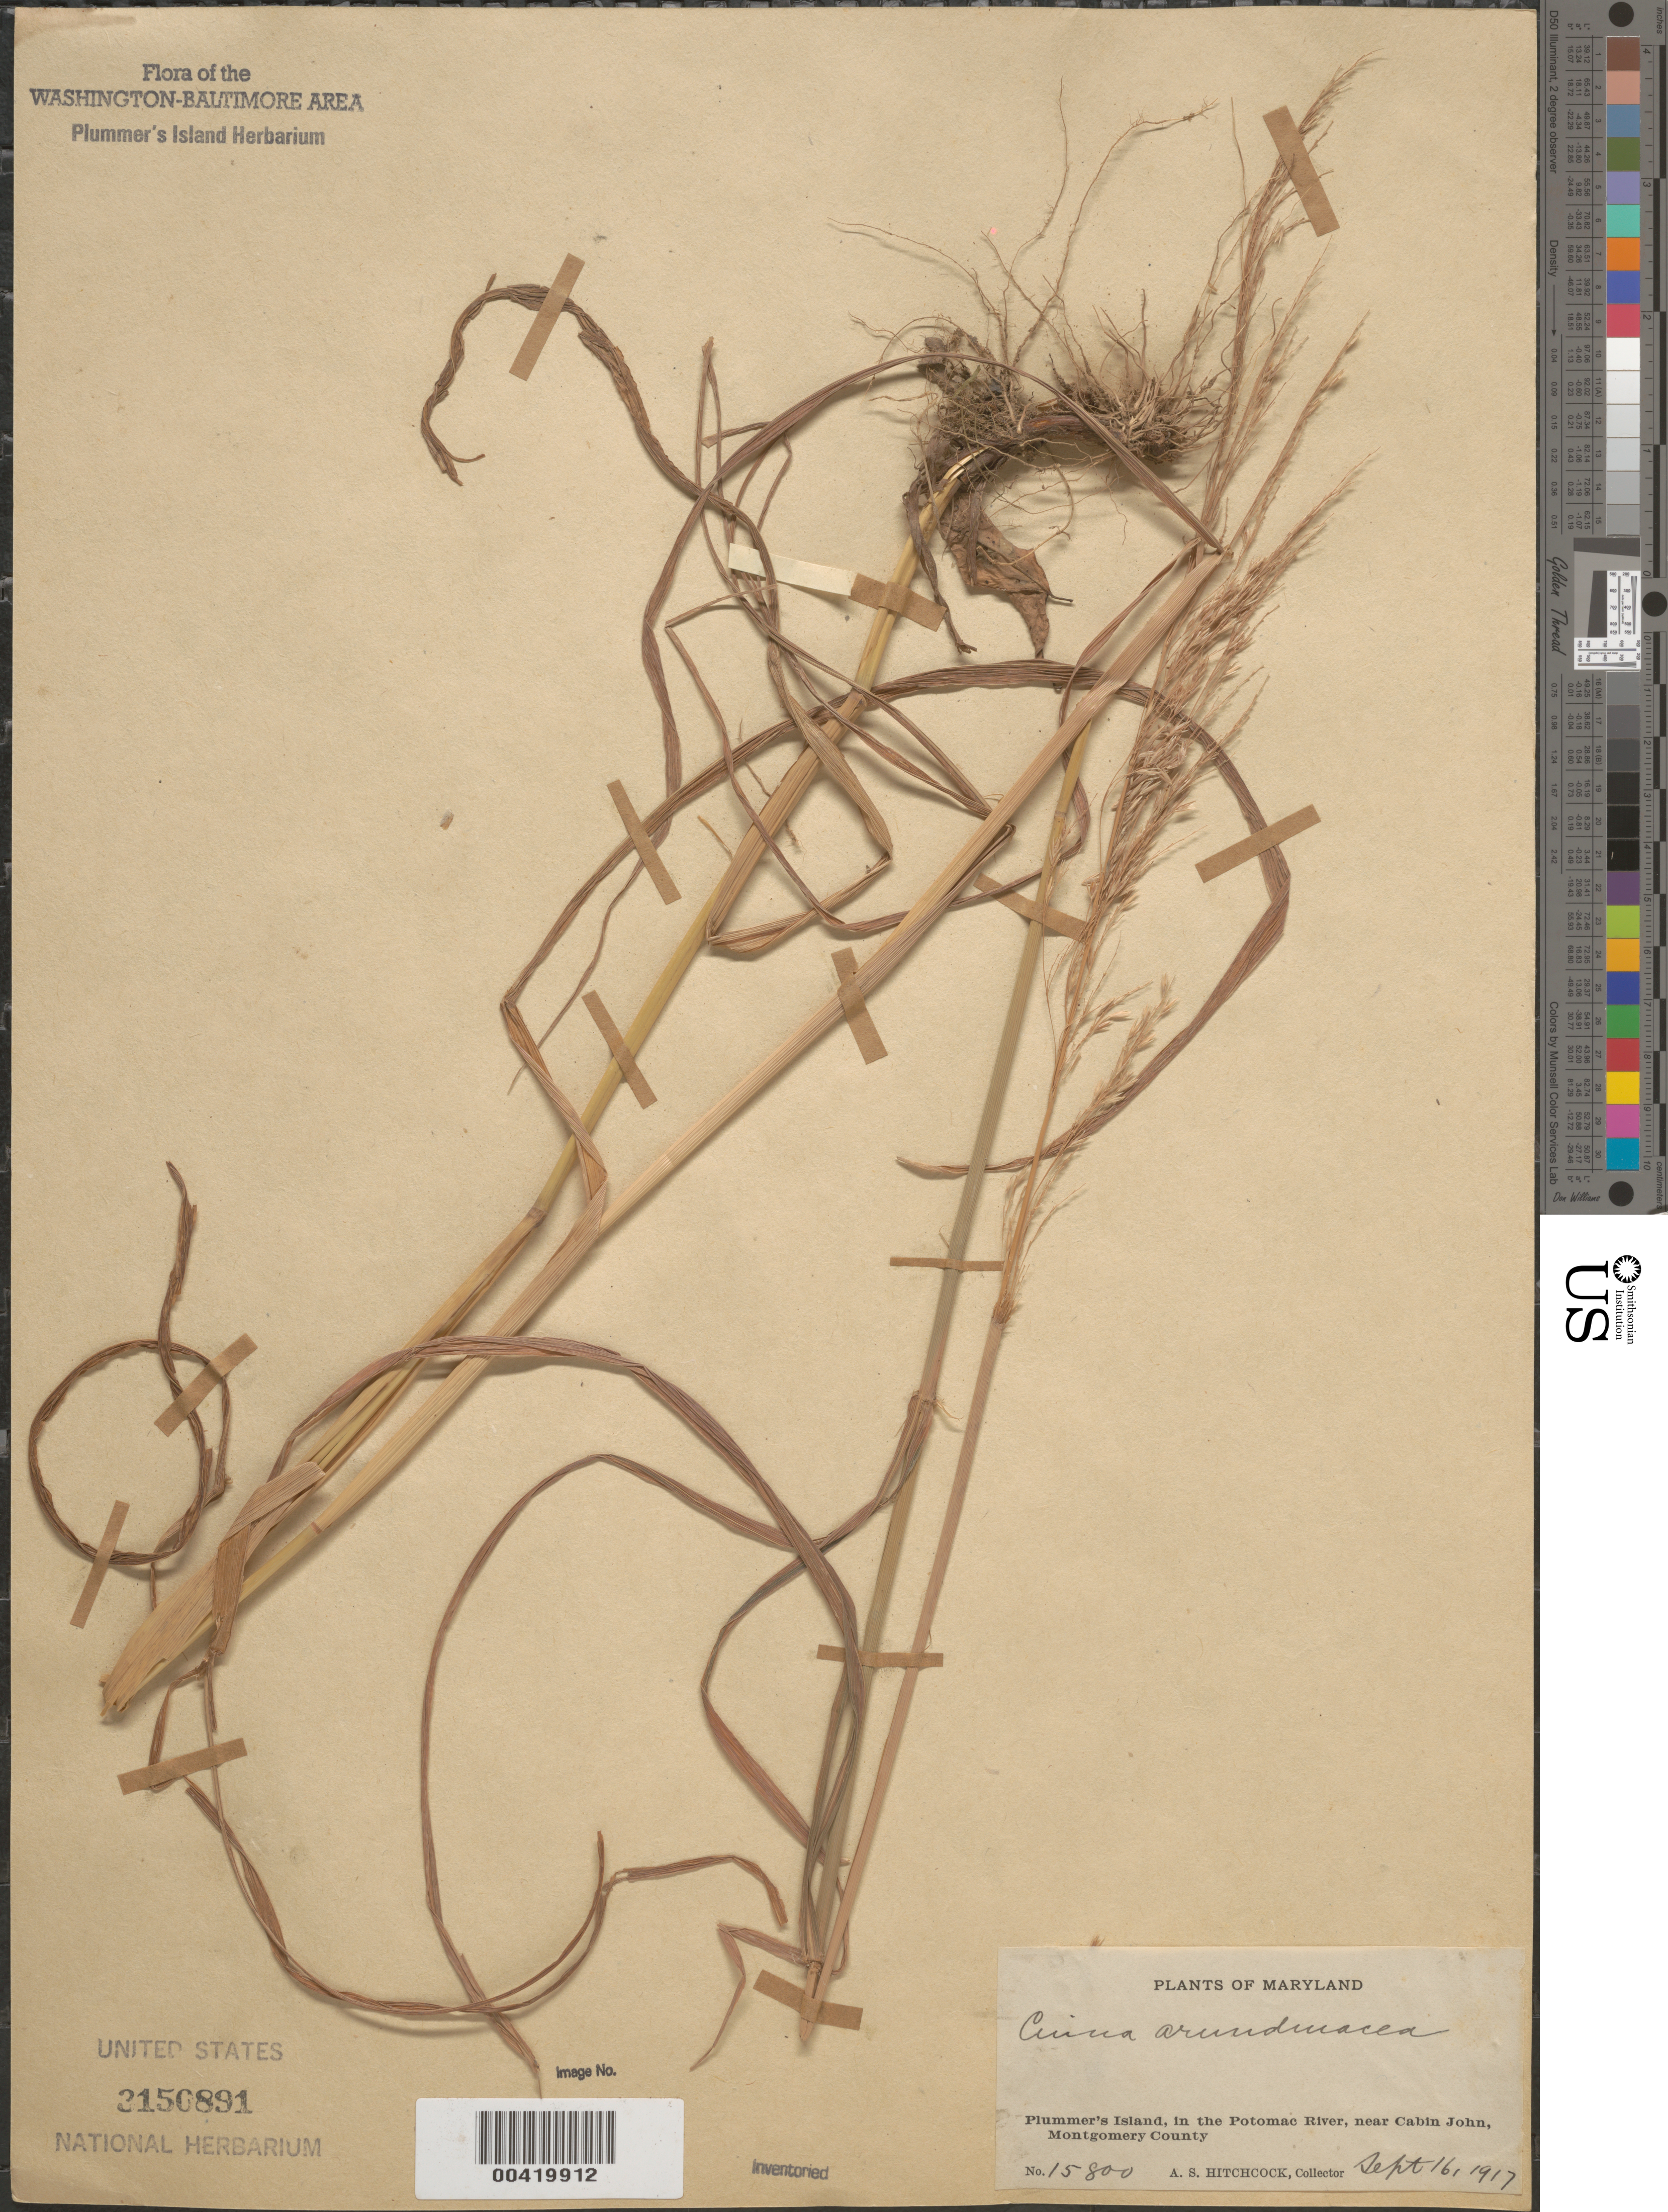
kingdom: Plantae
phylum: Tracheophyta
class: Liliopsida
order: Poales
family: Poaceae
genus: Cinna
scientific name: Cinna arundinacea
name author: L.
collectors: A. S. Hitchcock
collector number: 15800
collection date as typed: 16 Sep 1917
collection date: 1917-09-16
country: United States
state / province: Maryland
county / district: Montgomery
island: Plummers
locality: Plummer's Island C. & O. Canal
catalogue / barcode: US 3150891